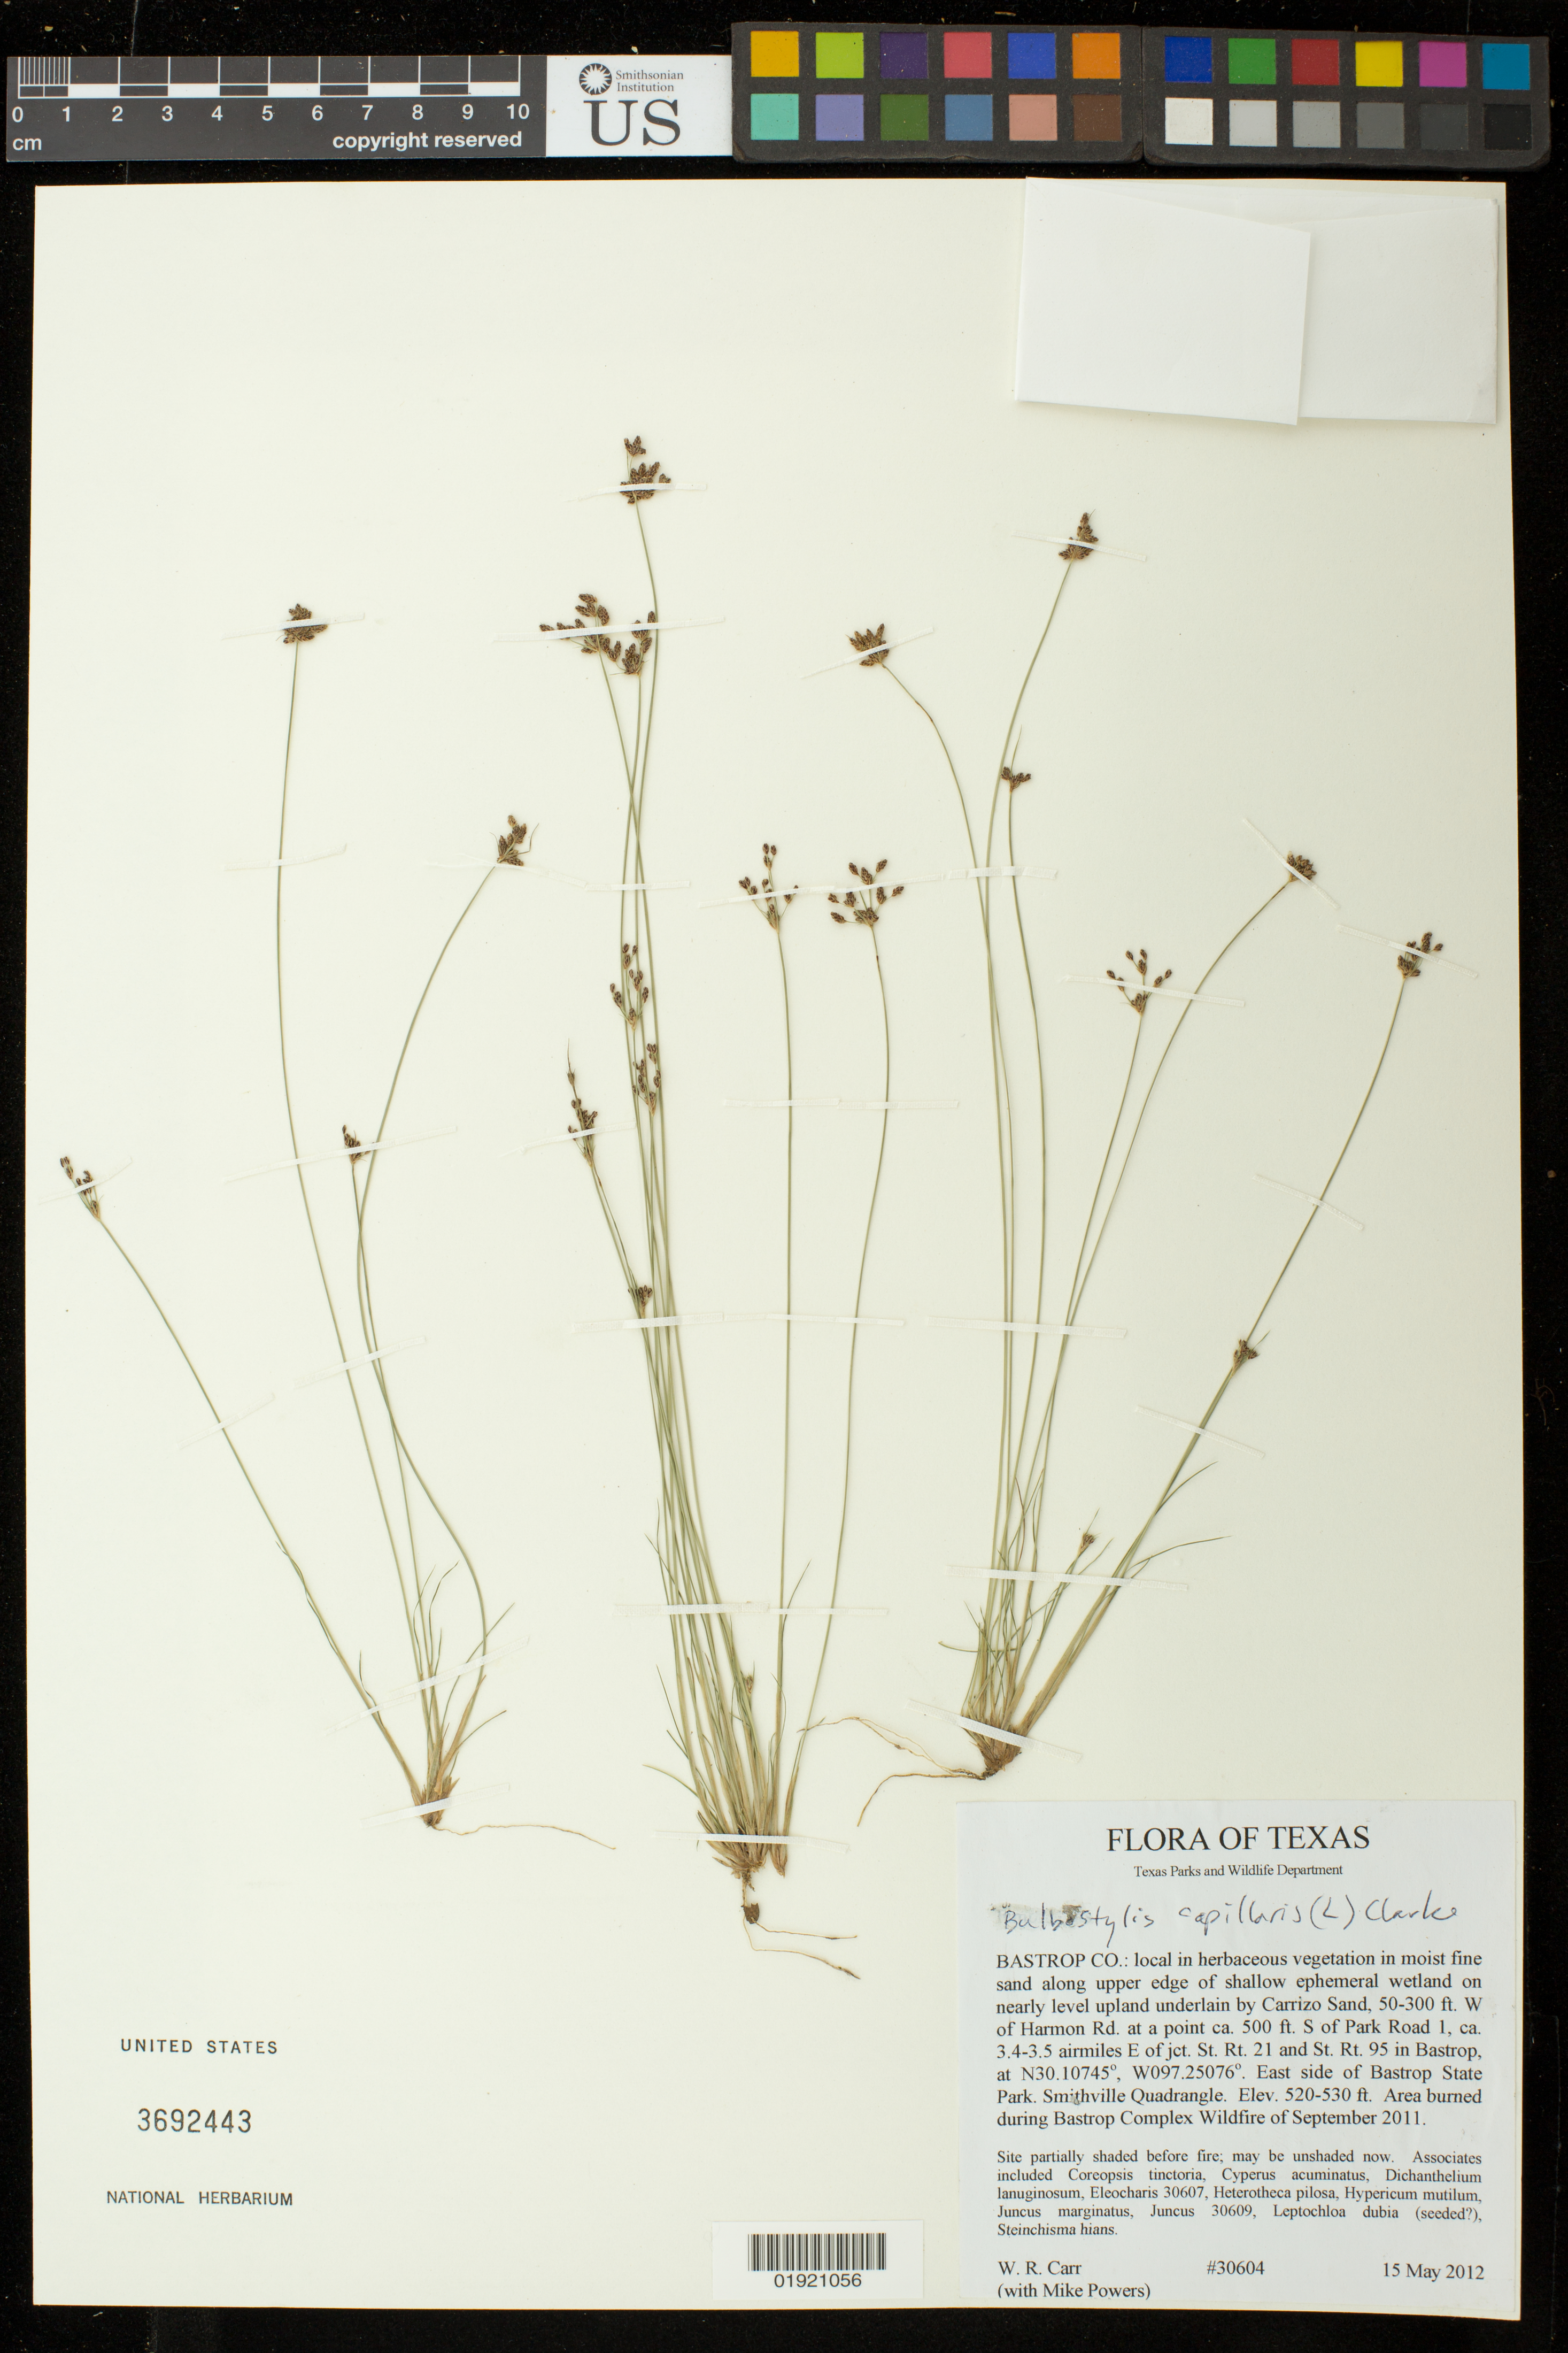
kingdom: Plantae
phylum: Tracheophyta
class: Liliopsida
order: Poales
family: Cyperaceae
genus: Bulbostylis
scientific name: Bulbostylis capillaris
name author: (L.) Kunth ex C.B. Clarke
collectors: W. Carr & M. Powers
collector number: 30604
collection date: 2012-05-15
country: United States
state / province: Texas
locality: Bastrop Co.: 50-300 ft. W of Harmon Rd., at a point ca. 500 ft. S of Park Road 1, ca. 3.4-3.5 airmiles E of jct. St. Rt. 21 and St. Rt. 95 in Bastrop, Bastrop State Park. Smithville Quadrangle. Area burned during Bastrop Complex Wildfire of September 2011.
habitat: Local in herbaceous vegetation in moist find sand along upper edge of shallow ephermeral wetland on nearly level upland underlain by Carrizo Sand.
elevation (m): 158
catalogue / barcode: US 3692443